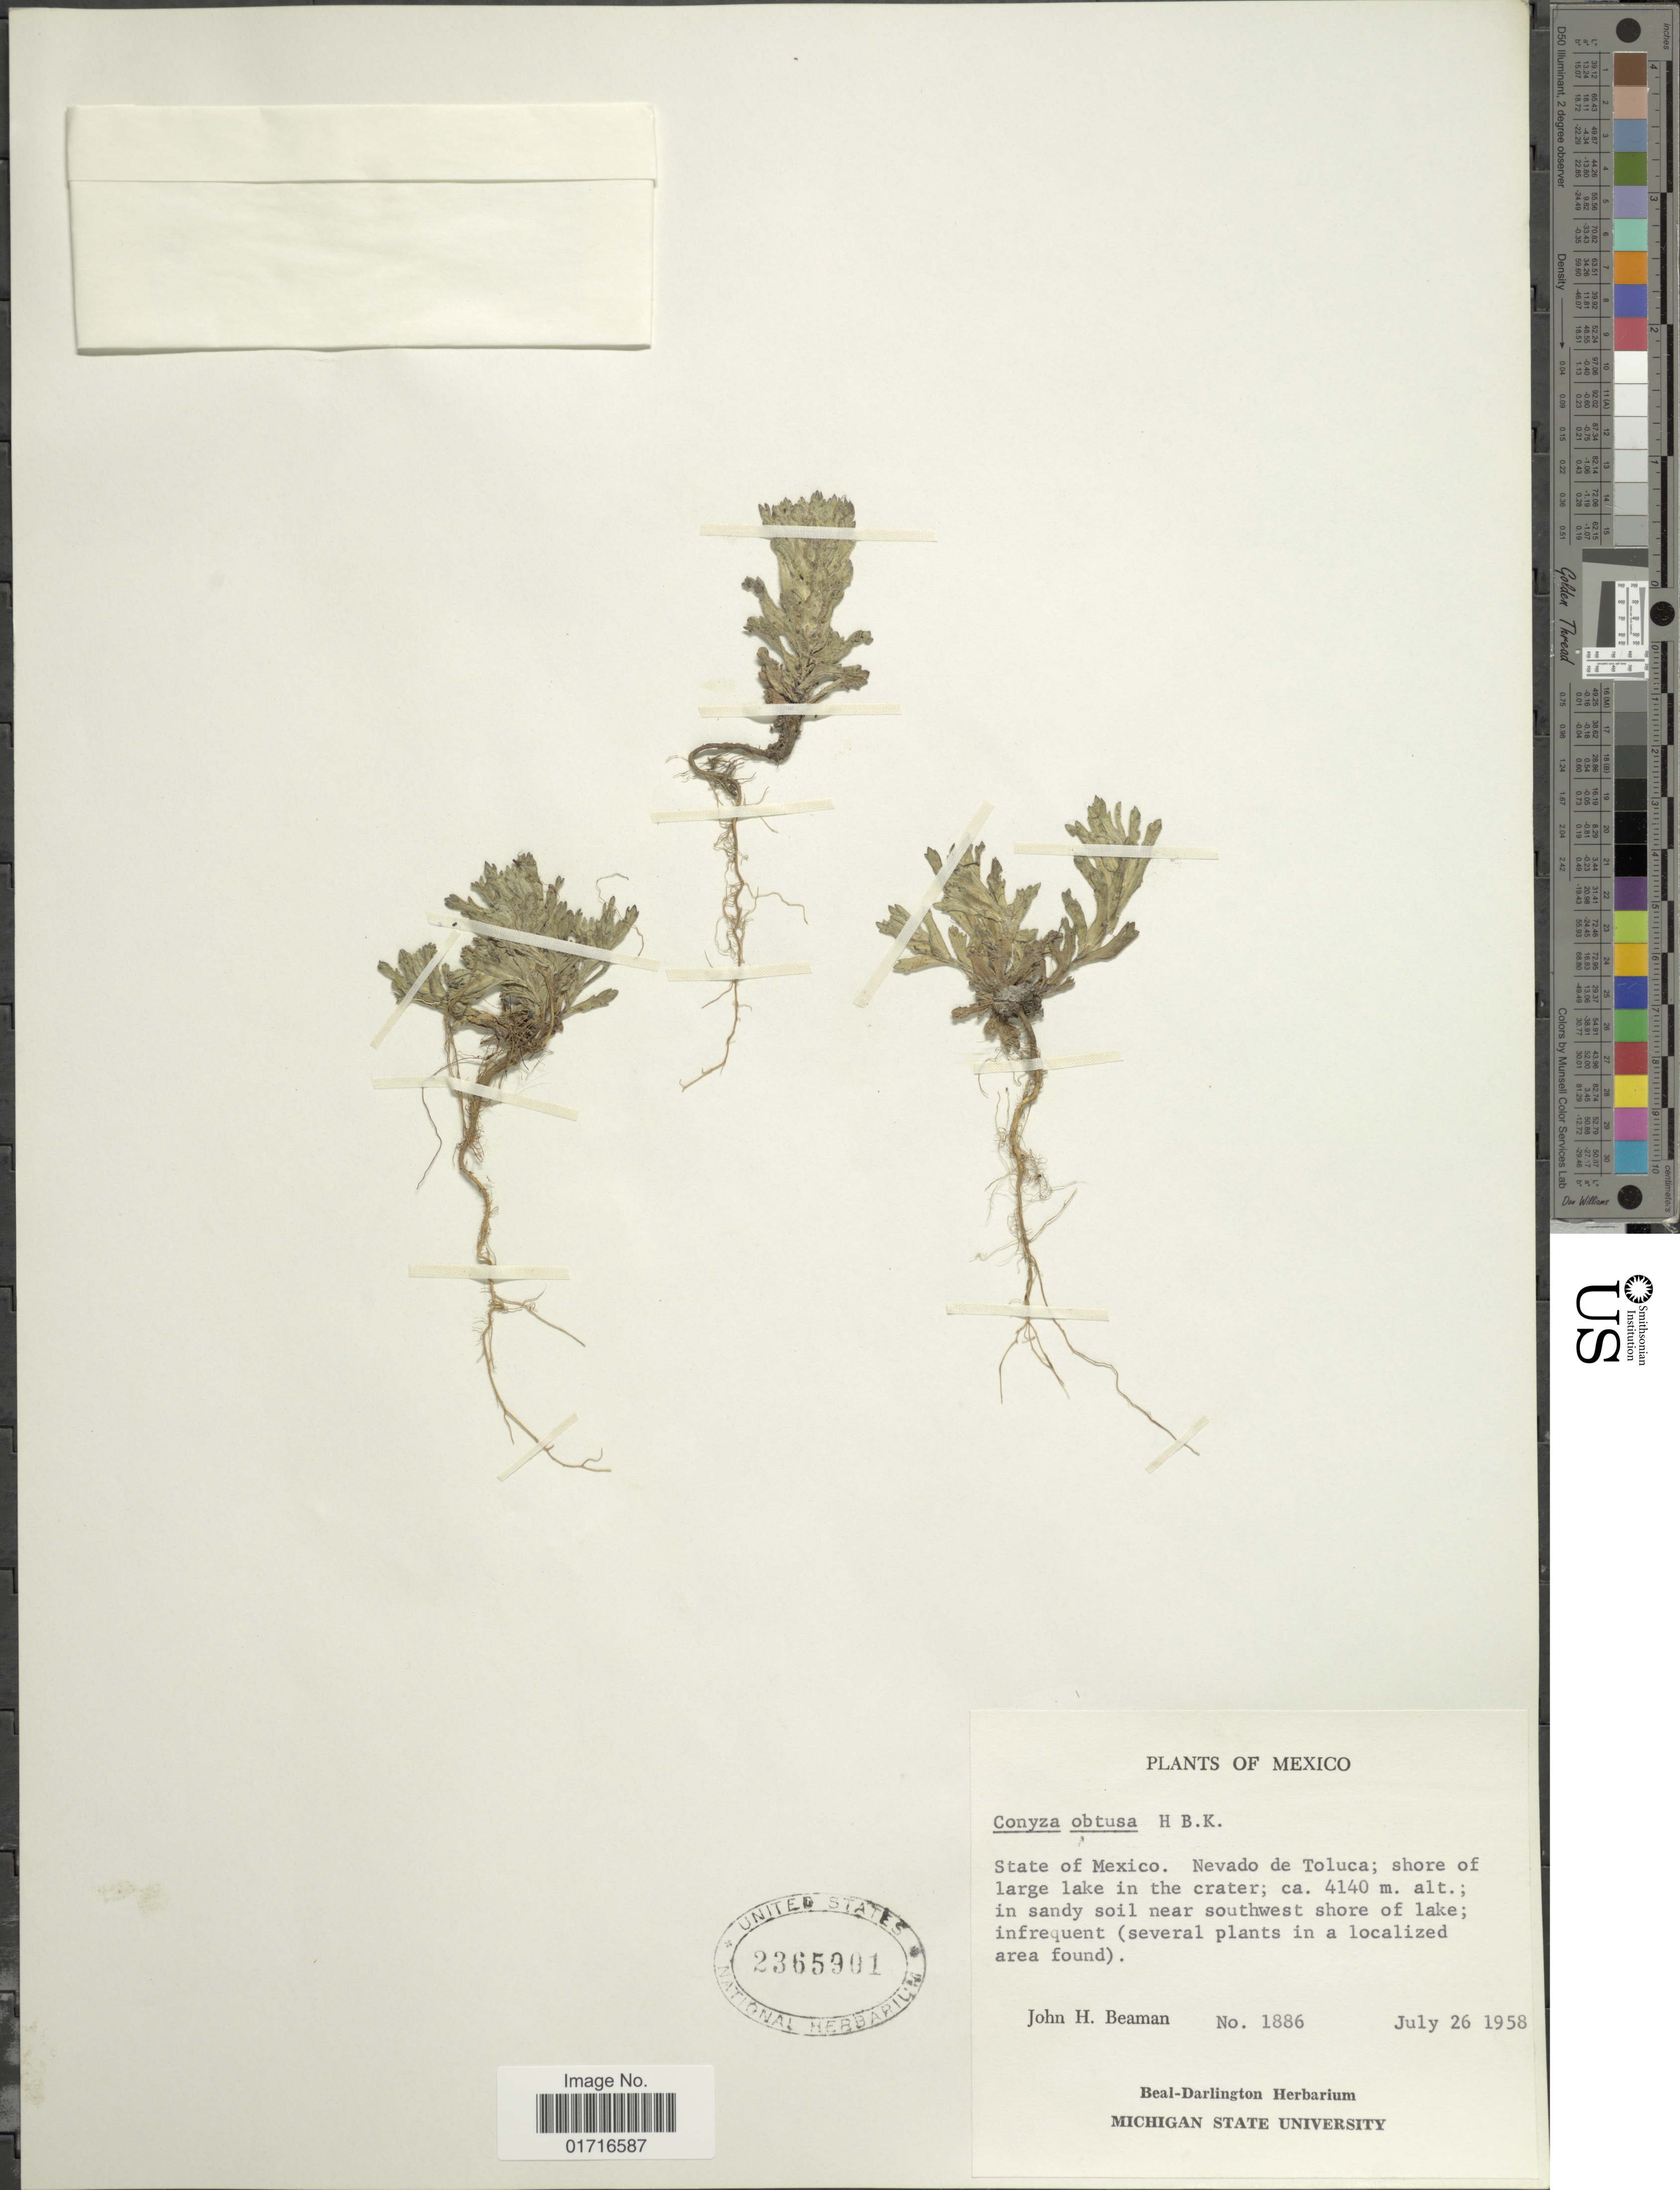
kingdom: Plantae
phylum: Tracheophyta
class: Magnoliopsida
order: Asterales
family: Asteraceae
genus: Conyza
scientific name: Conyza schiedeana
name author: (Less.) Cronq.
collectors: J. H. Beaman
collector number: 1886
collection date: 1958-07-26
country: Mexico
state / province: México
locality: Nevado de Toluca; shore of large lake in the crater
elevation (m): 4140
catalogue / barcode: US 2365901